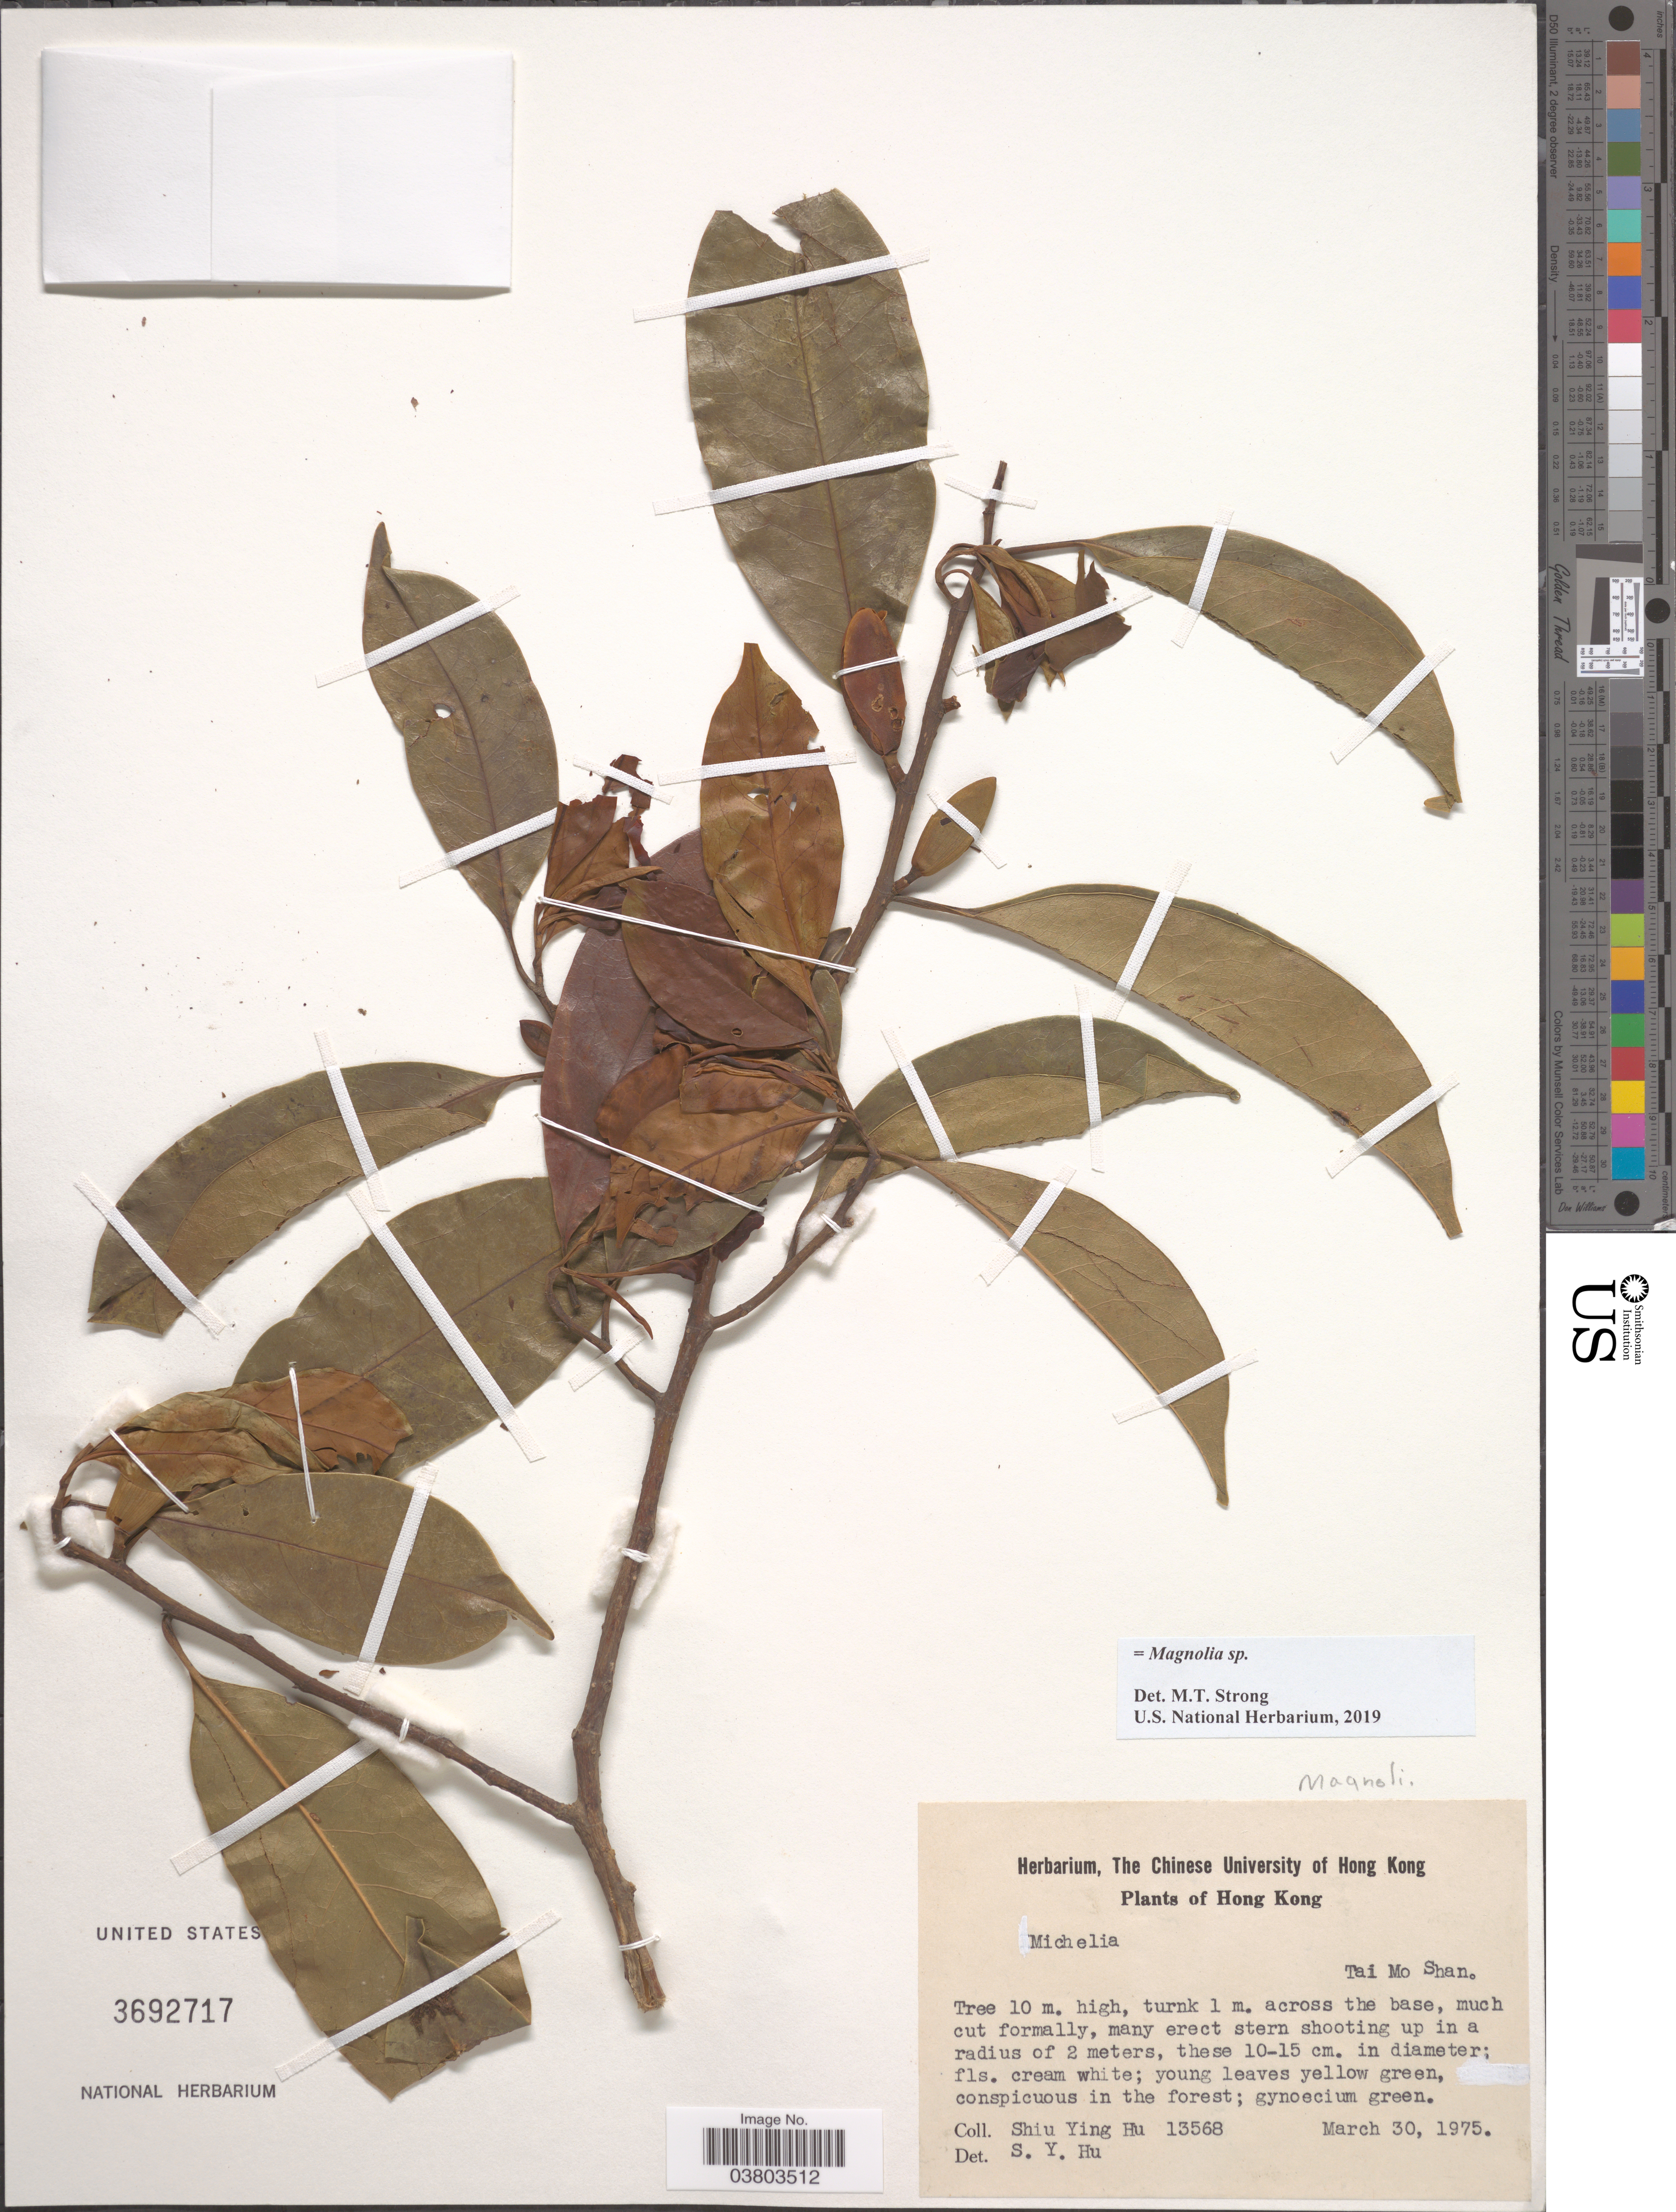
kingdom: Plantae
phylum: Tracheophyta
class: Magnoliopsida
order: Magnoliales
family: Magnoliaceae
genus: Magnolia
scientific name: Magnolia sp.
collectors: S. Y. Hu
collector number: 13568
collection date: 1975-03-30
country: China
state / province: Hong Kong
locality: Tai Mo Shan.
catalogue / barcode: US 3692717